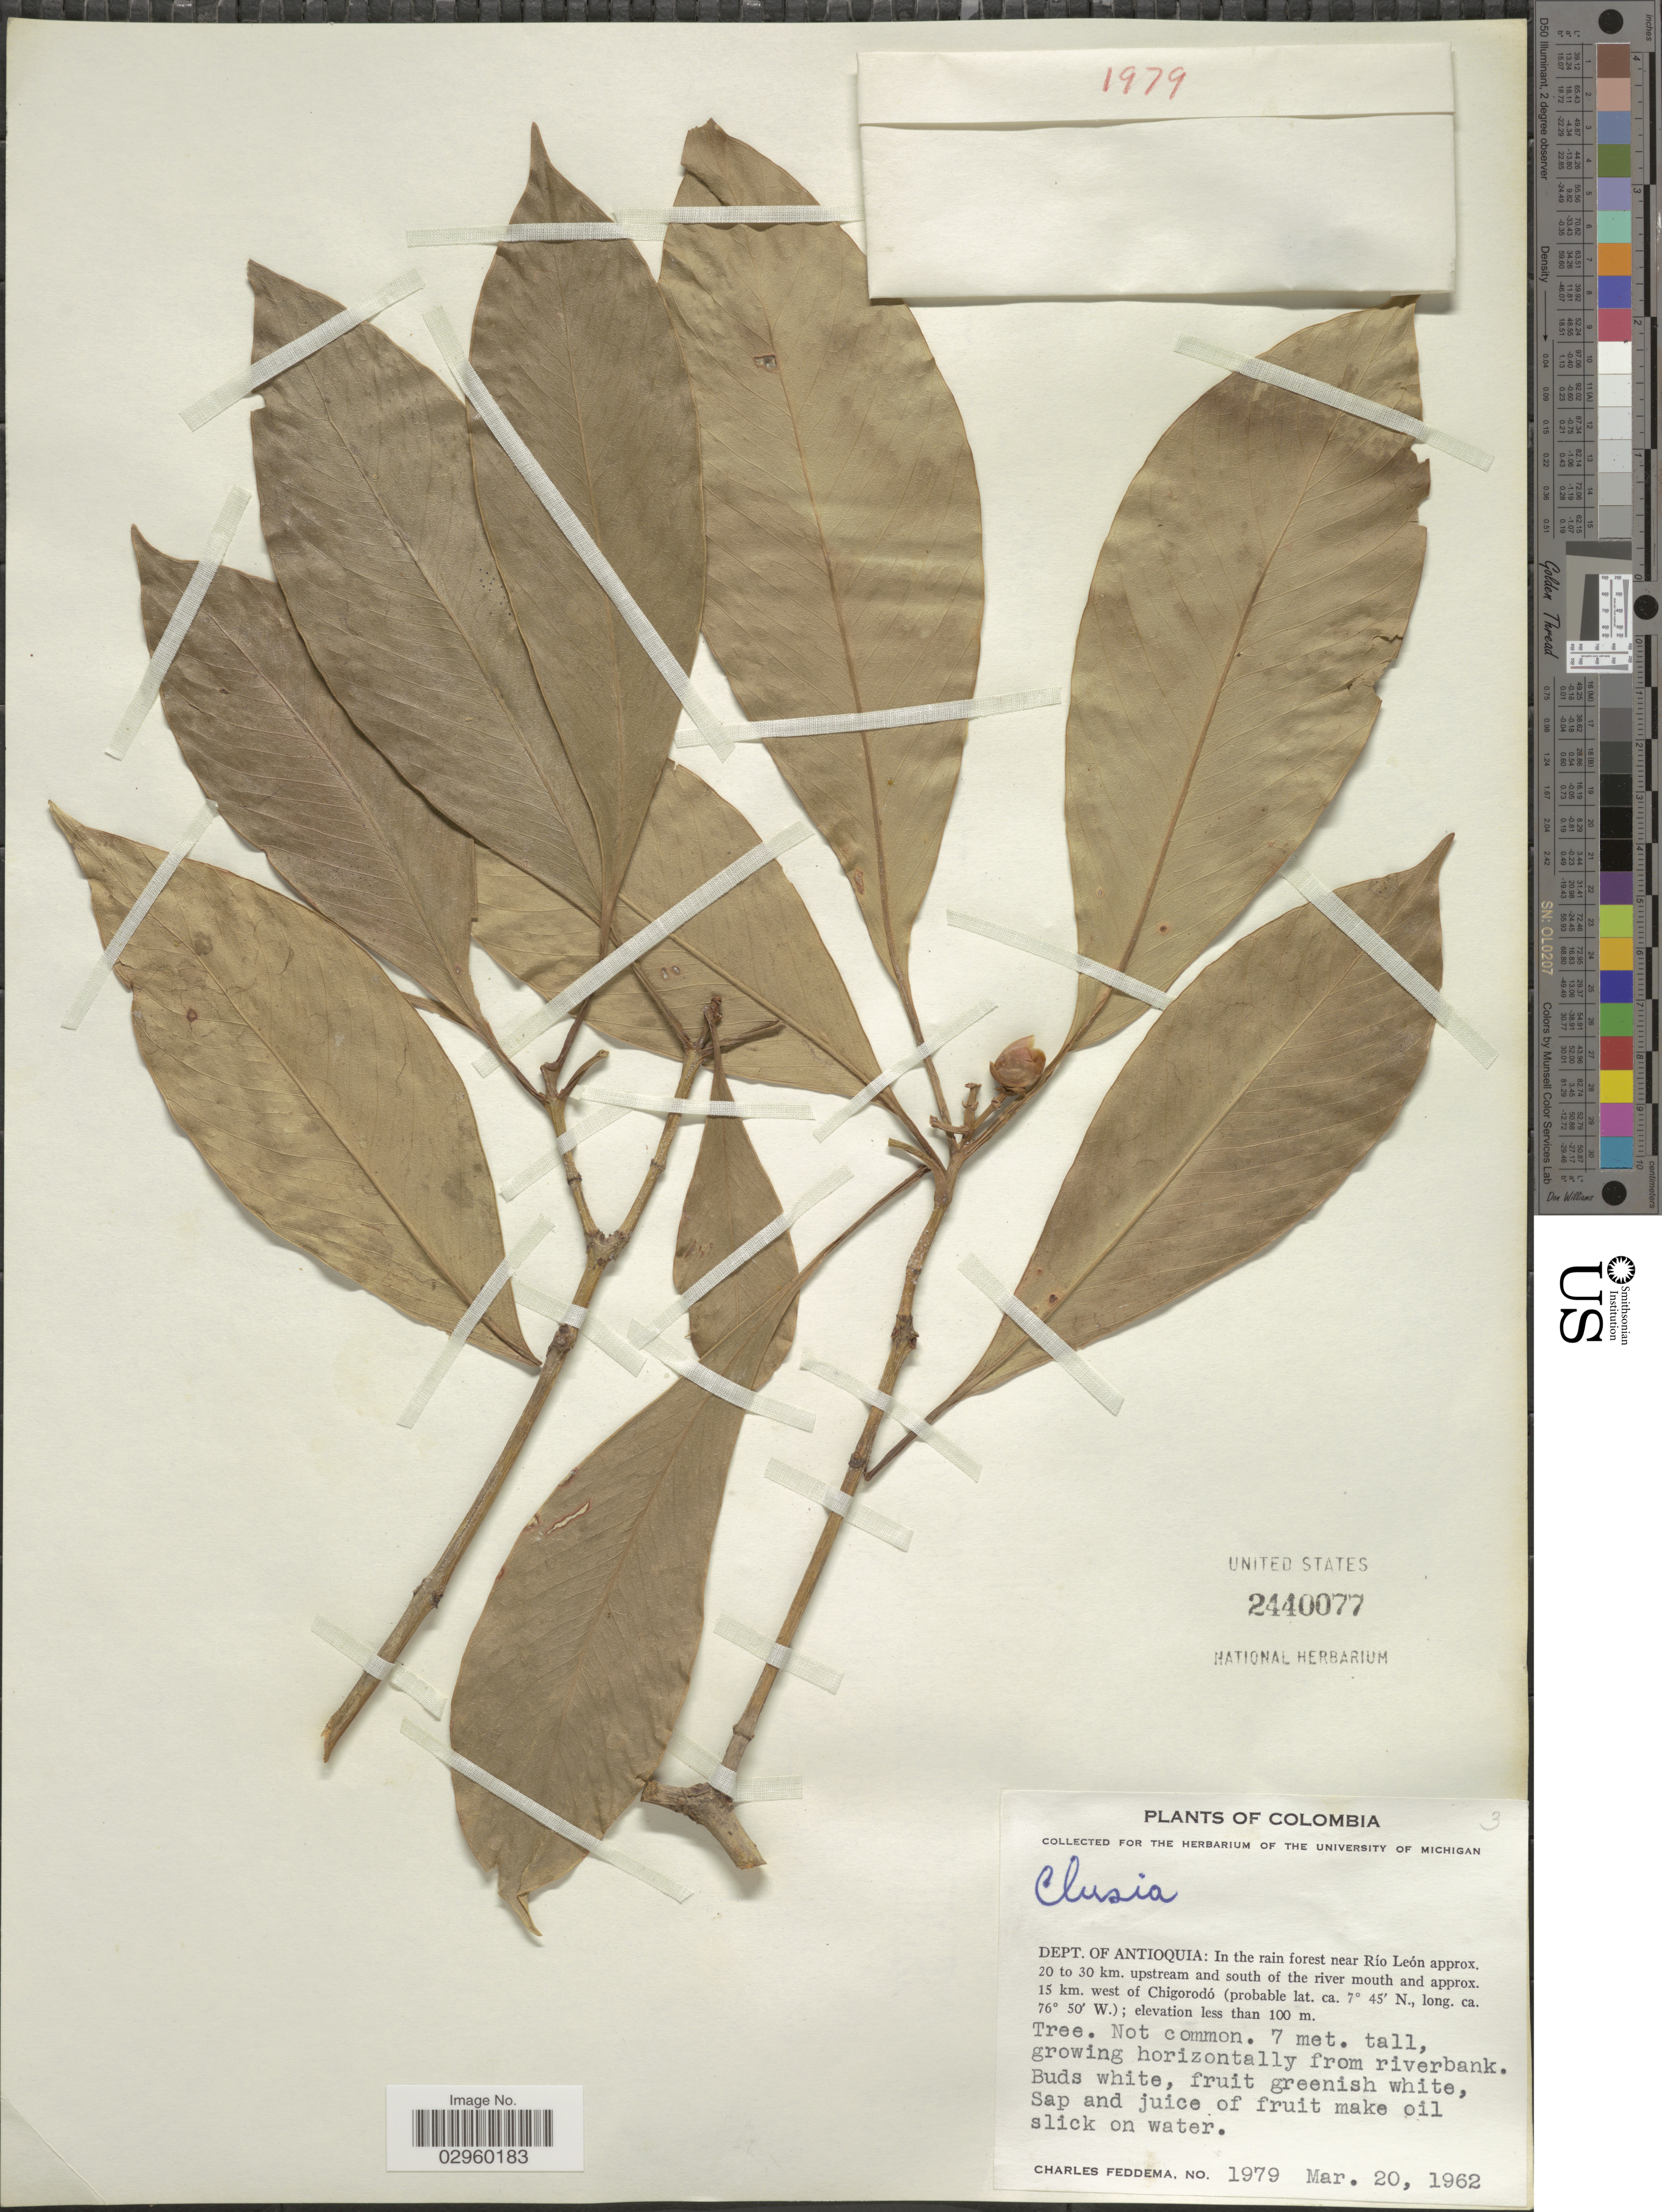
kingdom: Plantae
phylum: Tracheophyta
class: Magnoliopsida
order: Malpighiales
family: Clusiaceae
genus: Clusia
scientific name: Clusia sp.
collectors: C. Feddema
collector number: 1979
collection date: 1962-03-20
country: Colombia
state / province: Antioquia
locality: Dept. Antioquia: In the rain forest near Río Léon approx. 20 to 30 km. upstream and south of the river mouth and approx. 15 km. west of Chigorodó.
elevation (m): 100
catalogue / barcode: US 2440077